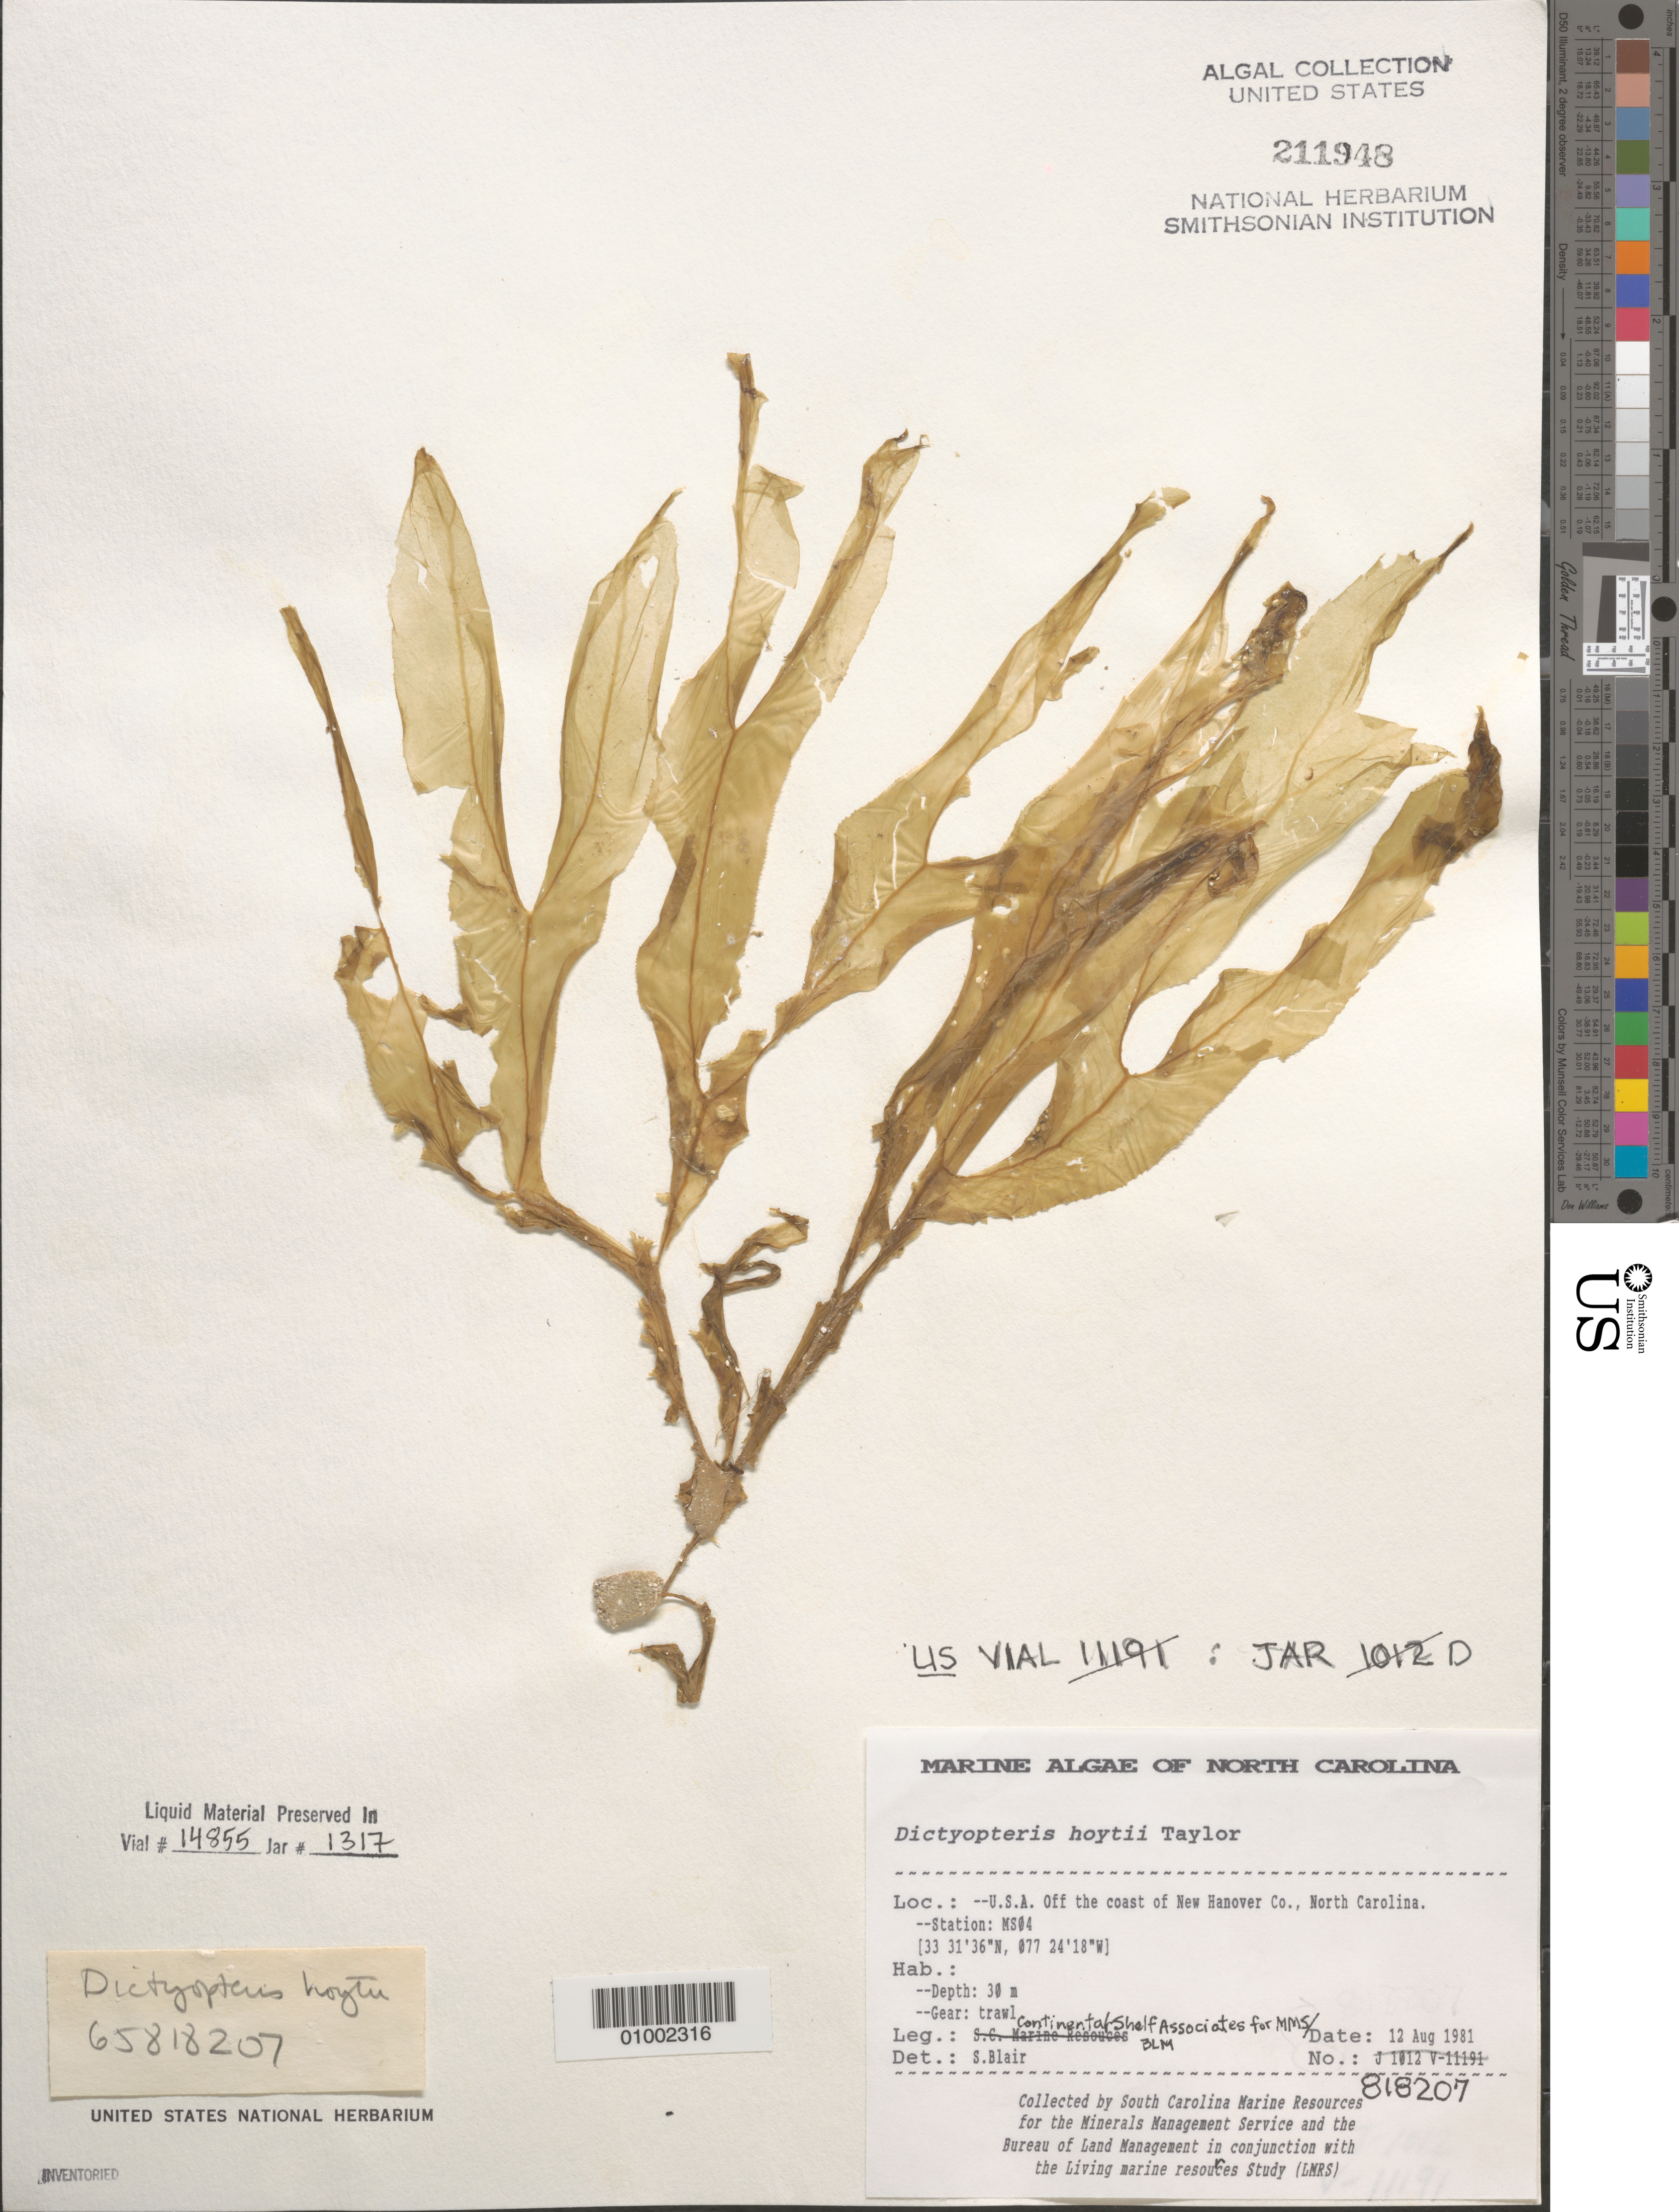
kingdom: Chromista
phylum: Ochrophyta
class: Phaeophyceae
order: Dictyotales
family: Dictyotaceae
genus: Dictyopteris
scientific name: Dictyopteris hoytii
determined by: Blair, S. M.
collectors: Continental Shelf Associates for the MMS/BLM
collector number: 818207 (Station MS04)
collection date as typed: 12 Aug 1981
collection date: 1981-08-12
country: United States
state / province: North Carolina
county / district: New Hanover County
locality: Off coast of New Hanover County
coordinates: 33 31'36"N, 077 24'18"W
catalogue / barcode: US 211948